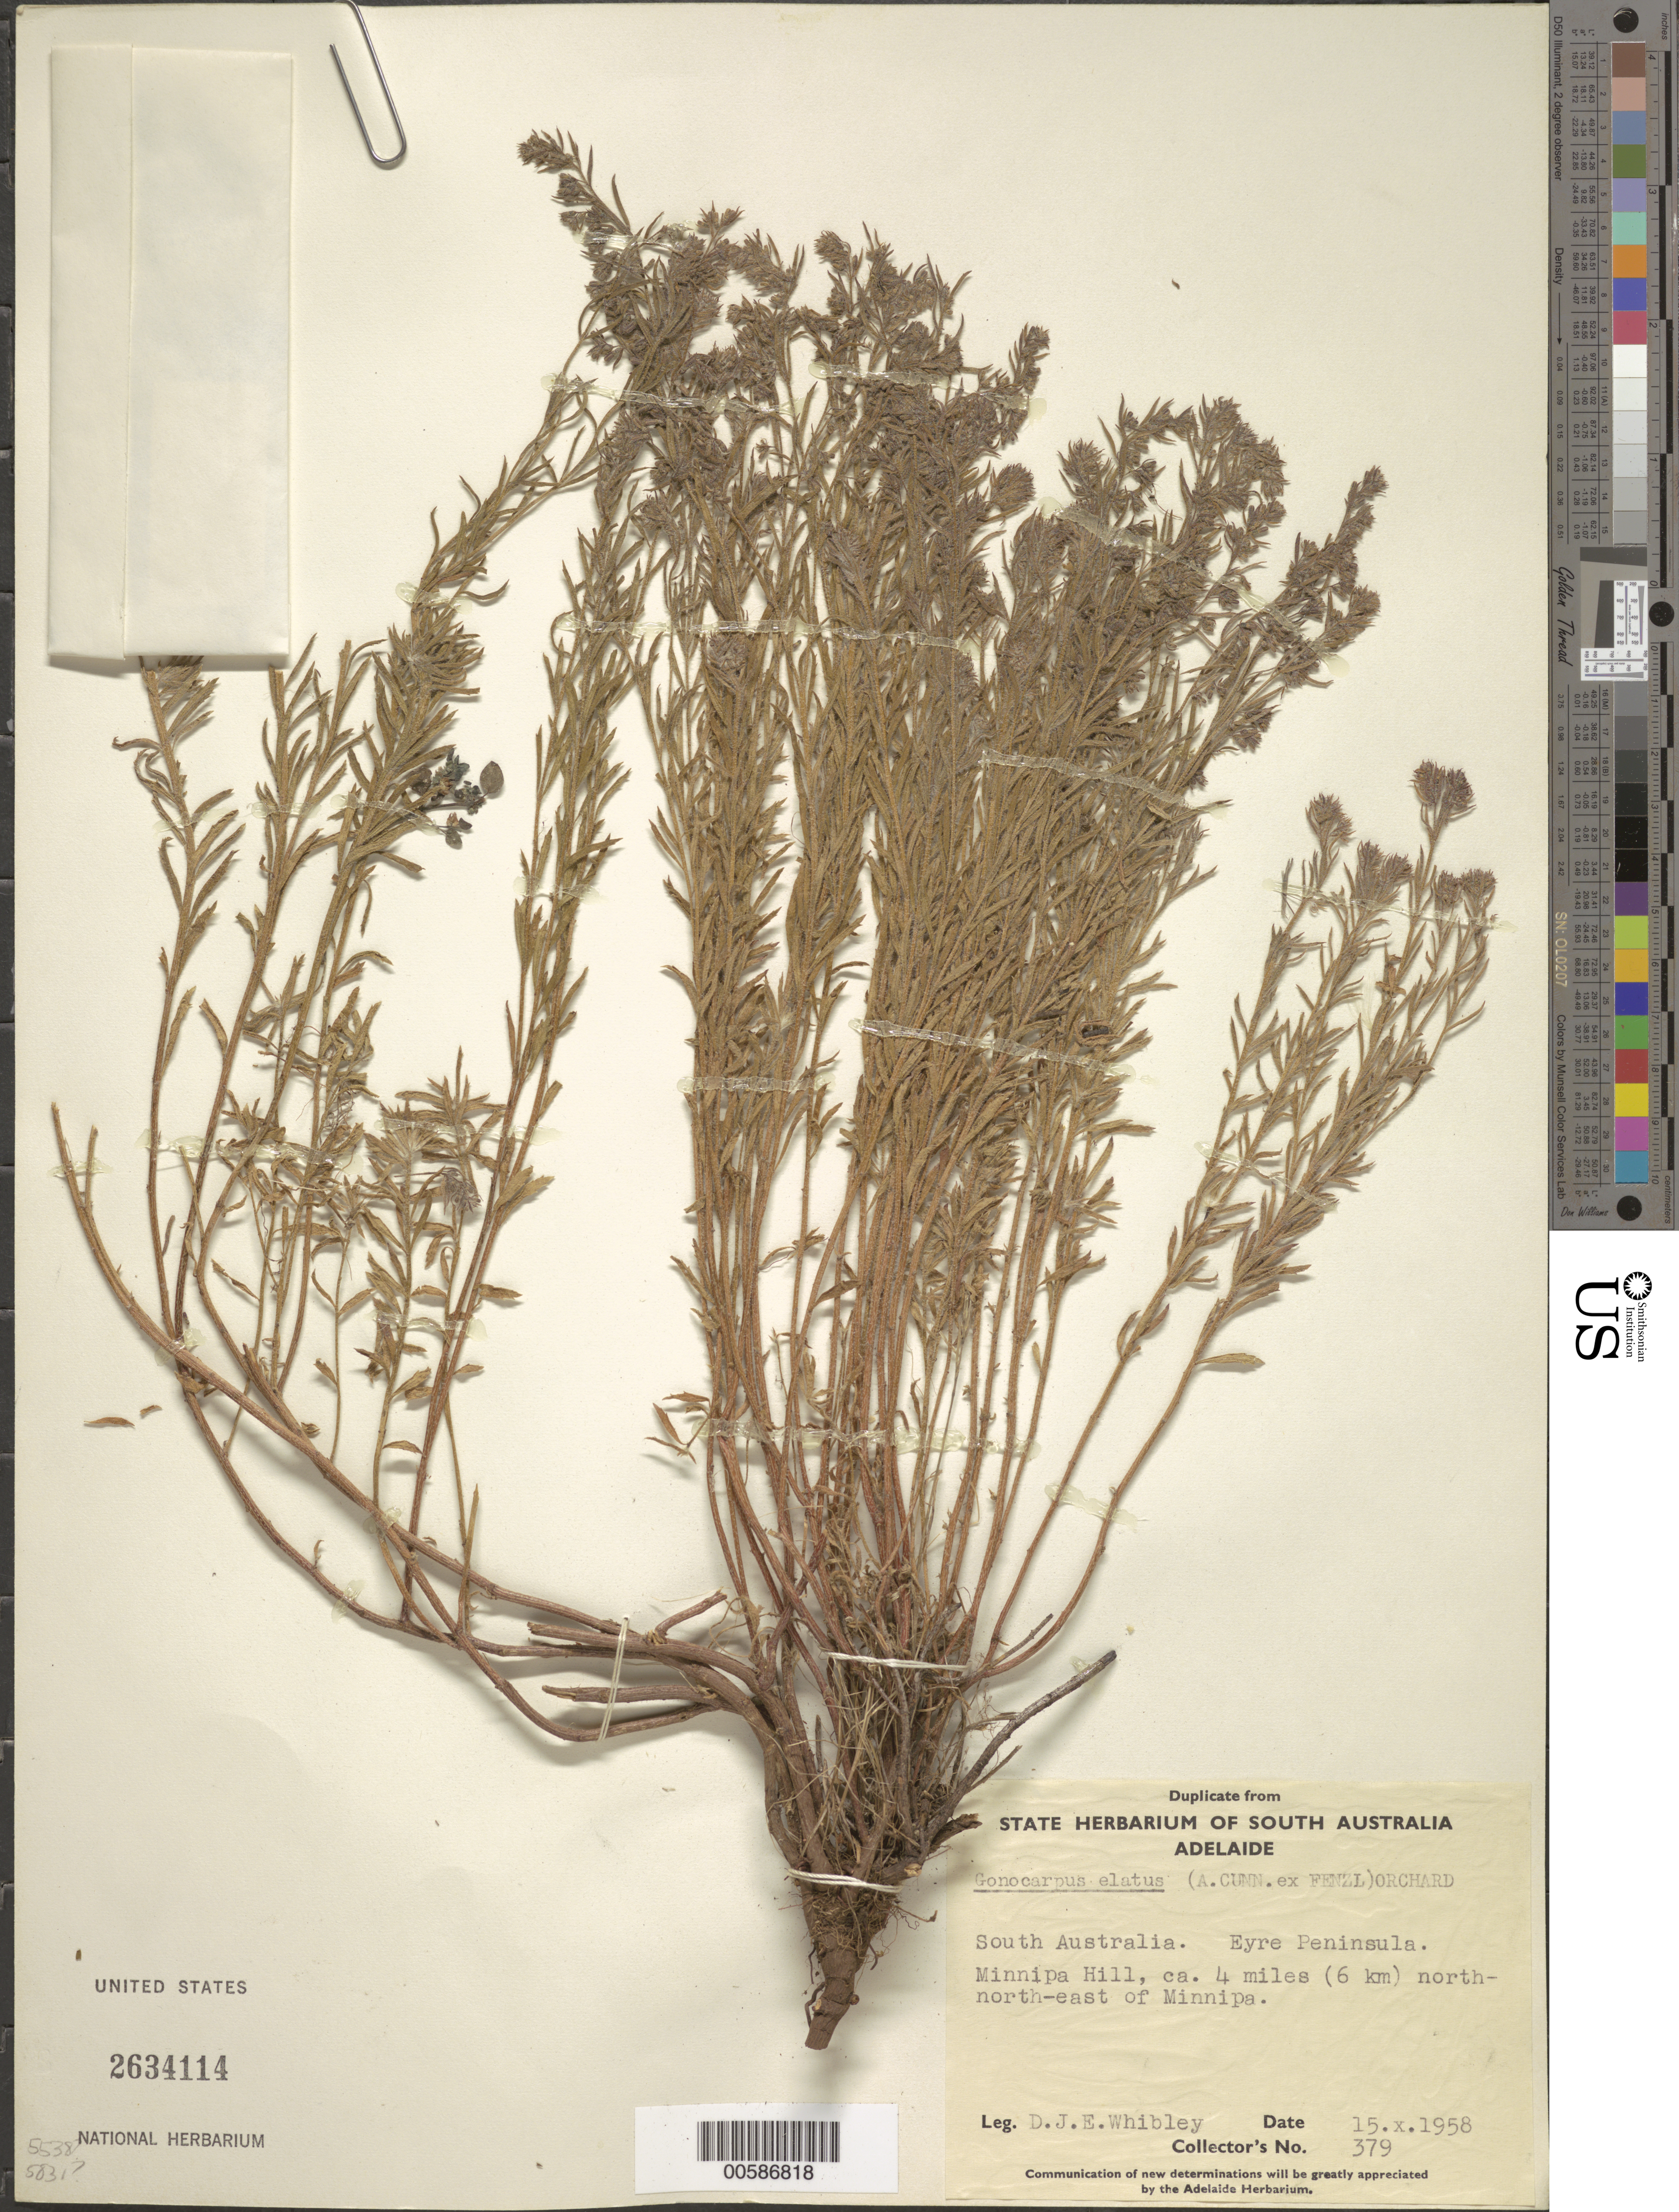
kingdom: Plantae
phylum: Tracheophyta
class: Magnoliopsida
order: Saxifragales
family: Haloragaceae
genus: Gonocarpus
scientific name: Gonocarpus elatus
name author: (A. Cunn. ex Fenzl) Orchard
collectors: D. Whibley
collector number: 379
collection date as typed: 15 Oct 1958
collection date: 1958-10-15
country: Australia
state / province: South Australia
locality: Eyre Peninsula, Minnipa Hill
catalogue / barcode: US 2634114